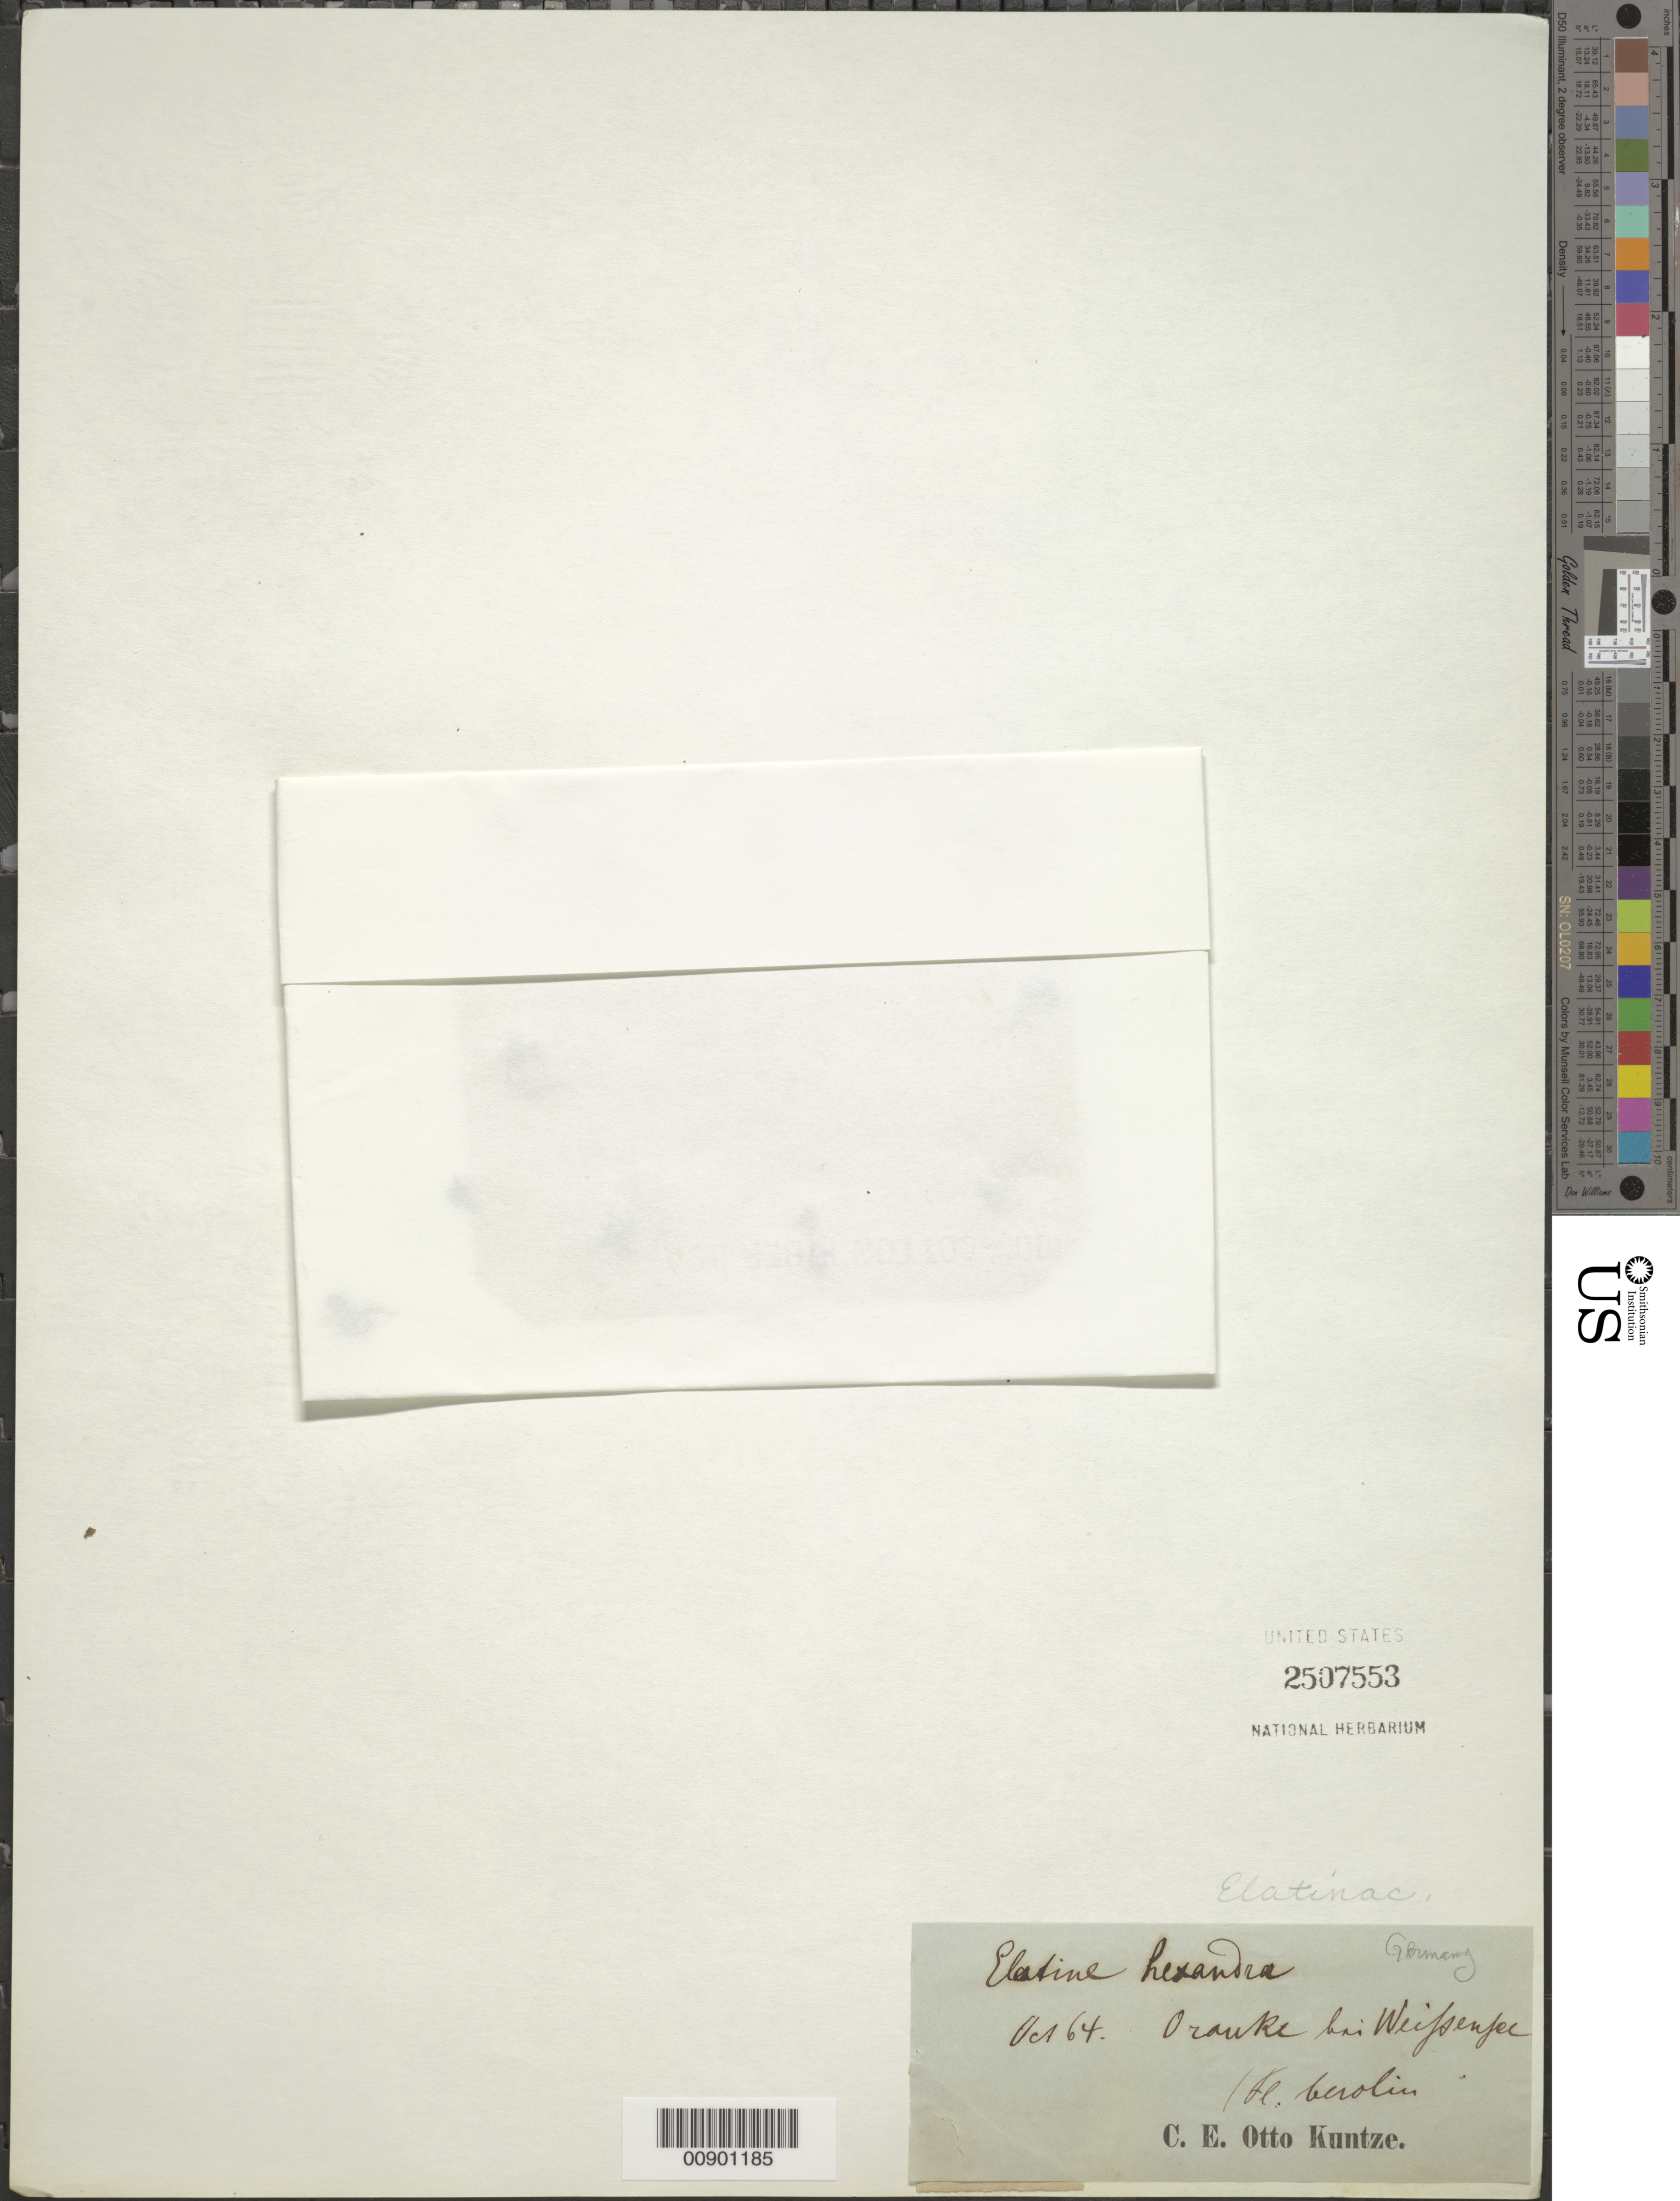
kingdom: Plantae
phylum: Tracheophyta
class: Magnoliopsida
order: Malpighiales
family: Elatinaceae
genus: Elatine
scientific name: Elatine hexandra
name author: DC.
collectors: C.E.O. Kuntze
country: Germany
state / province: Berlin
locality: Orauke near Weussebsee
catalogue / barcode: US 2507553